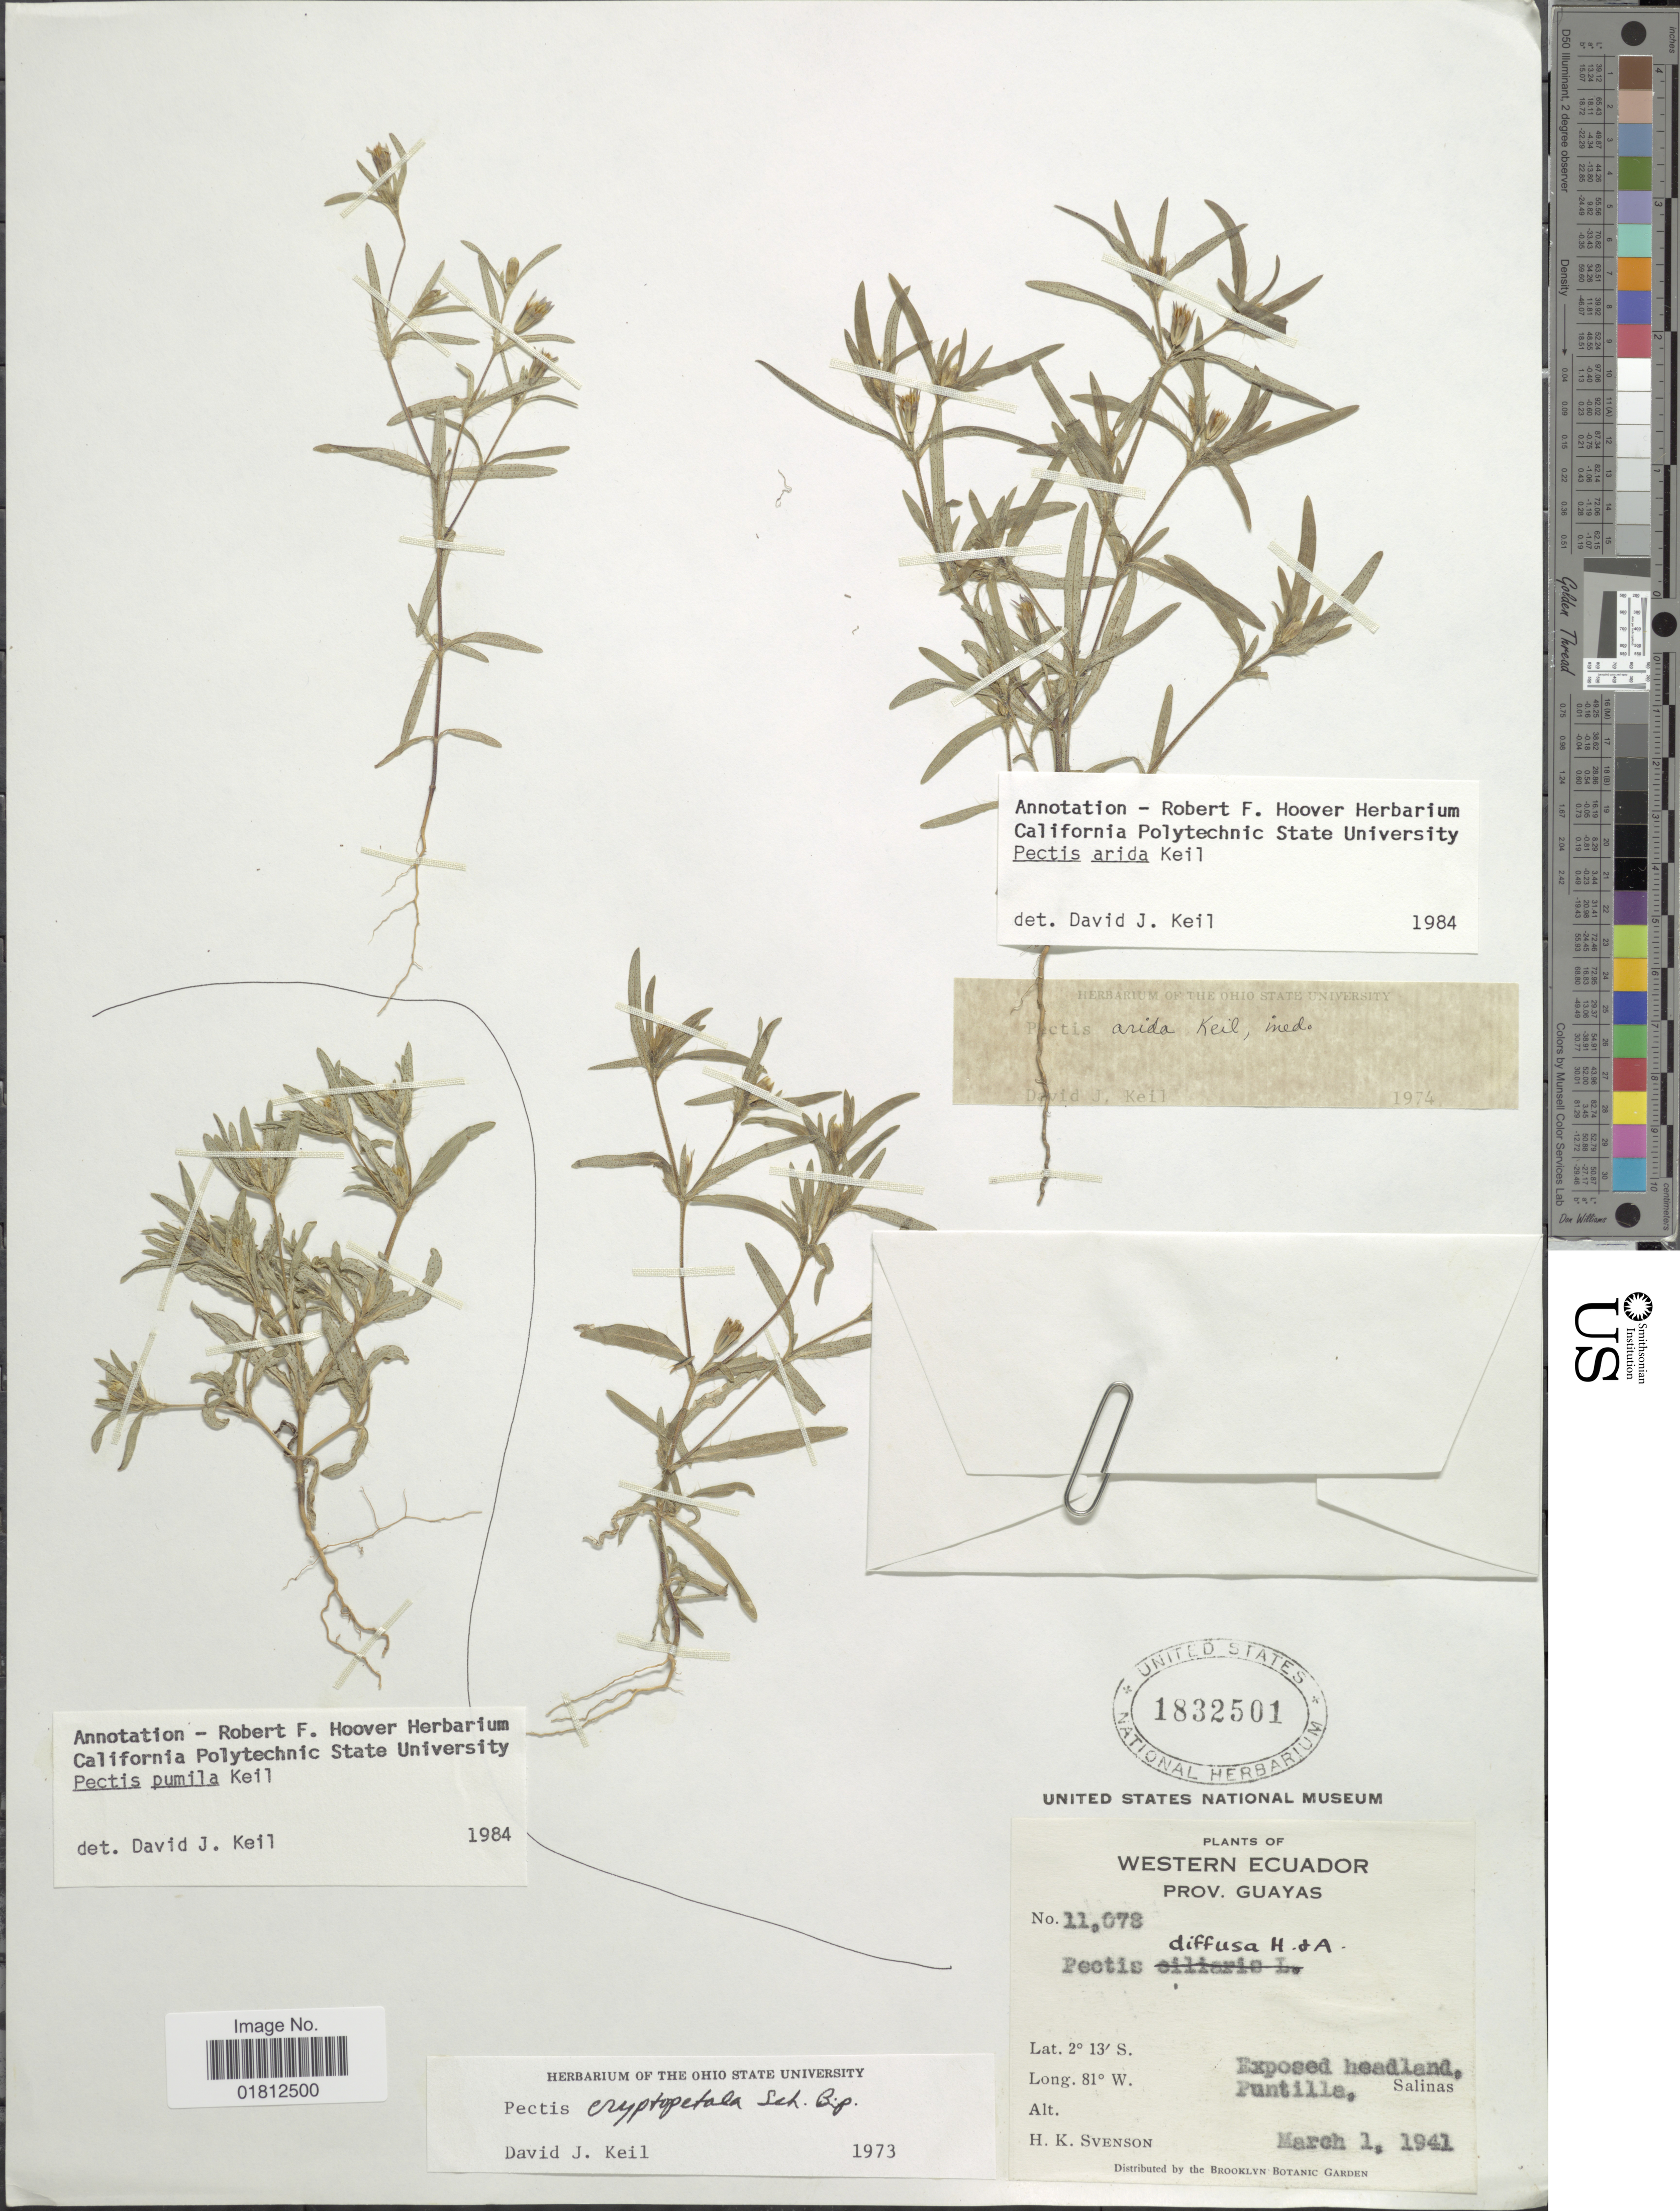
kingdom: Plantae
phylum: Tracheophyta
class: Magnoliopsida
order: Asterales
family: Asteraceae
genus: Pectis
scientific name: Pectis pumila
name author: D.J. Keil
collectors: H. K. Svenson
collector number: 11073*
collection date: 1941-03-01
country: Ecuador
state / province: Guayas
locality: Western Ecuador, exposed headland, Puntilla, Salinas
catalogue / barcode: US 1832501